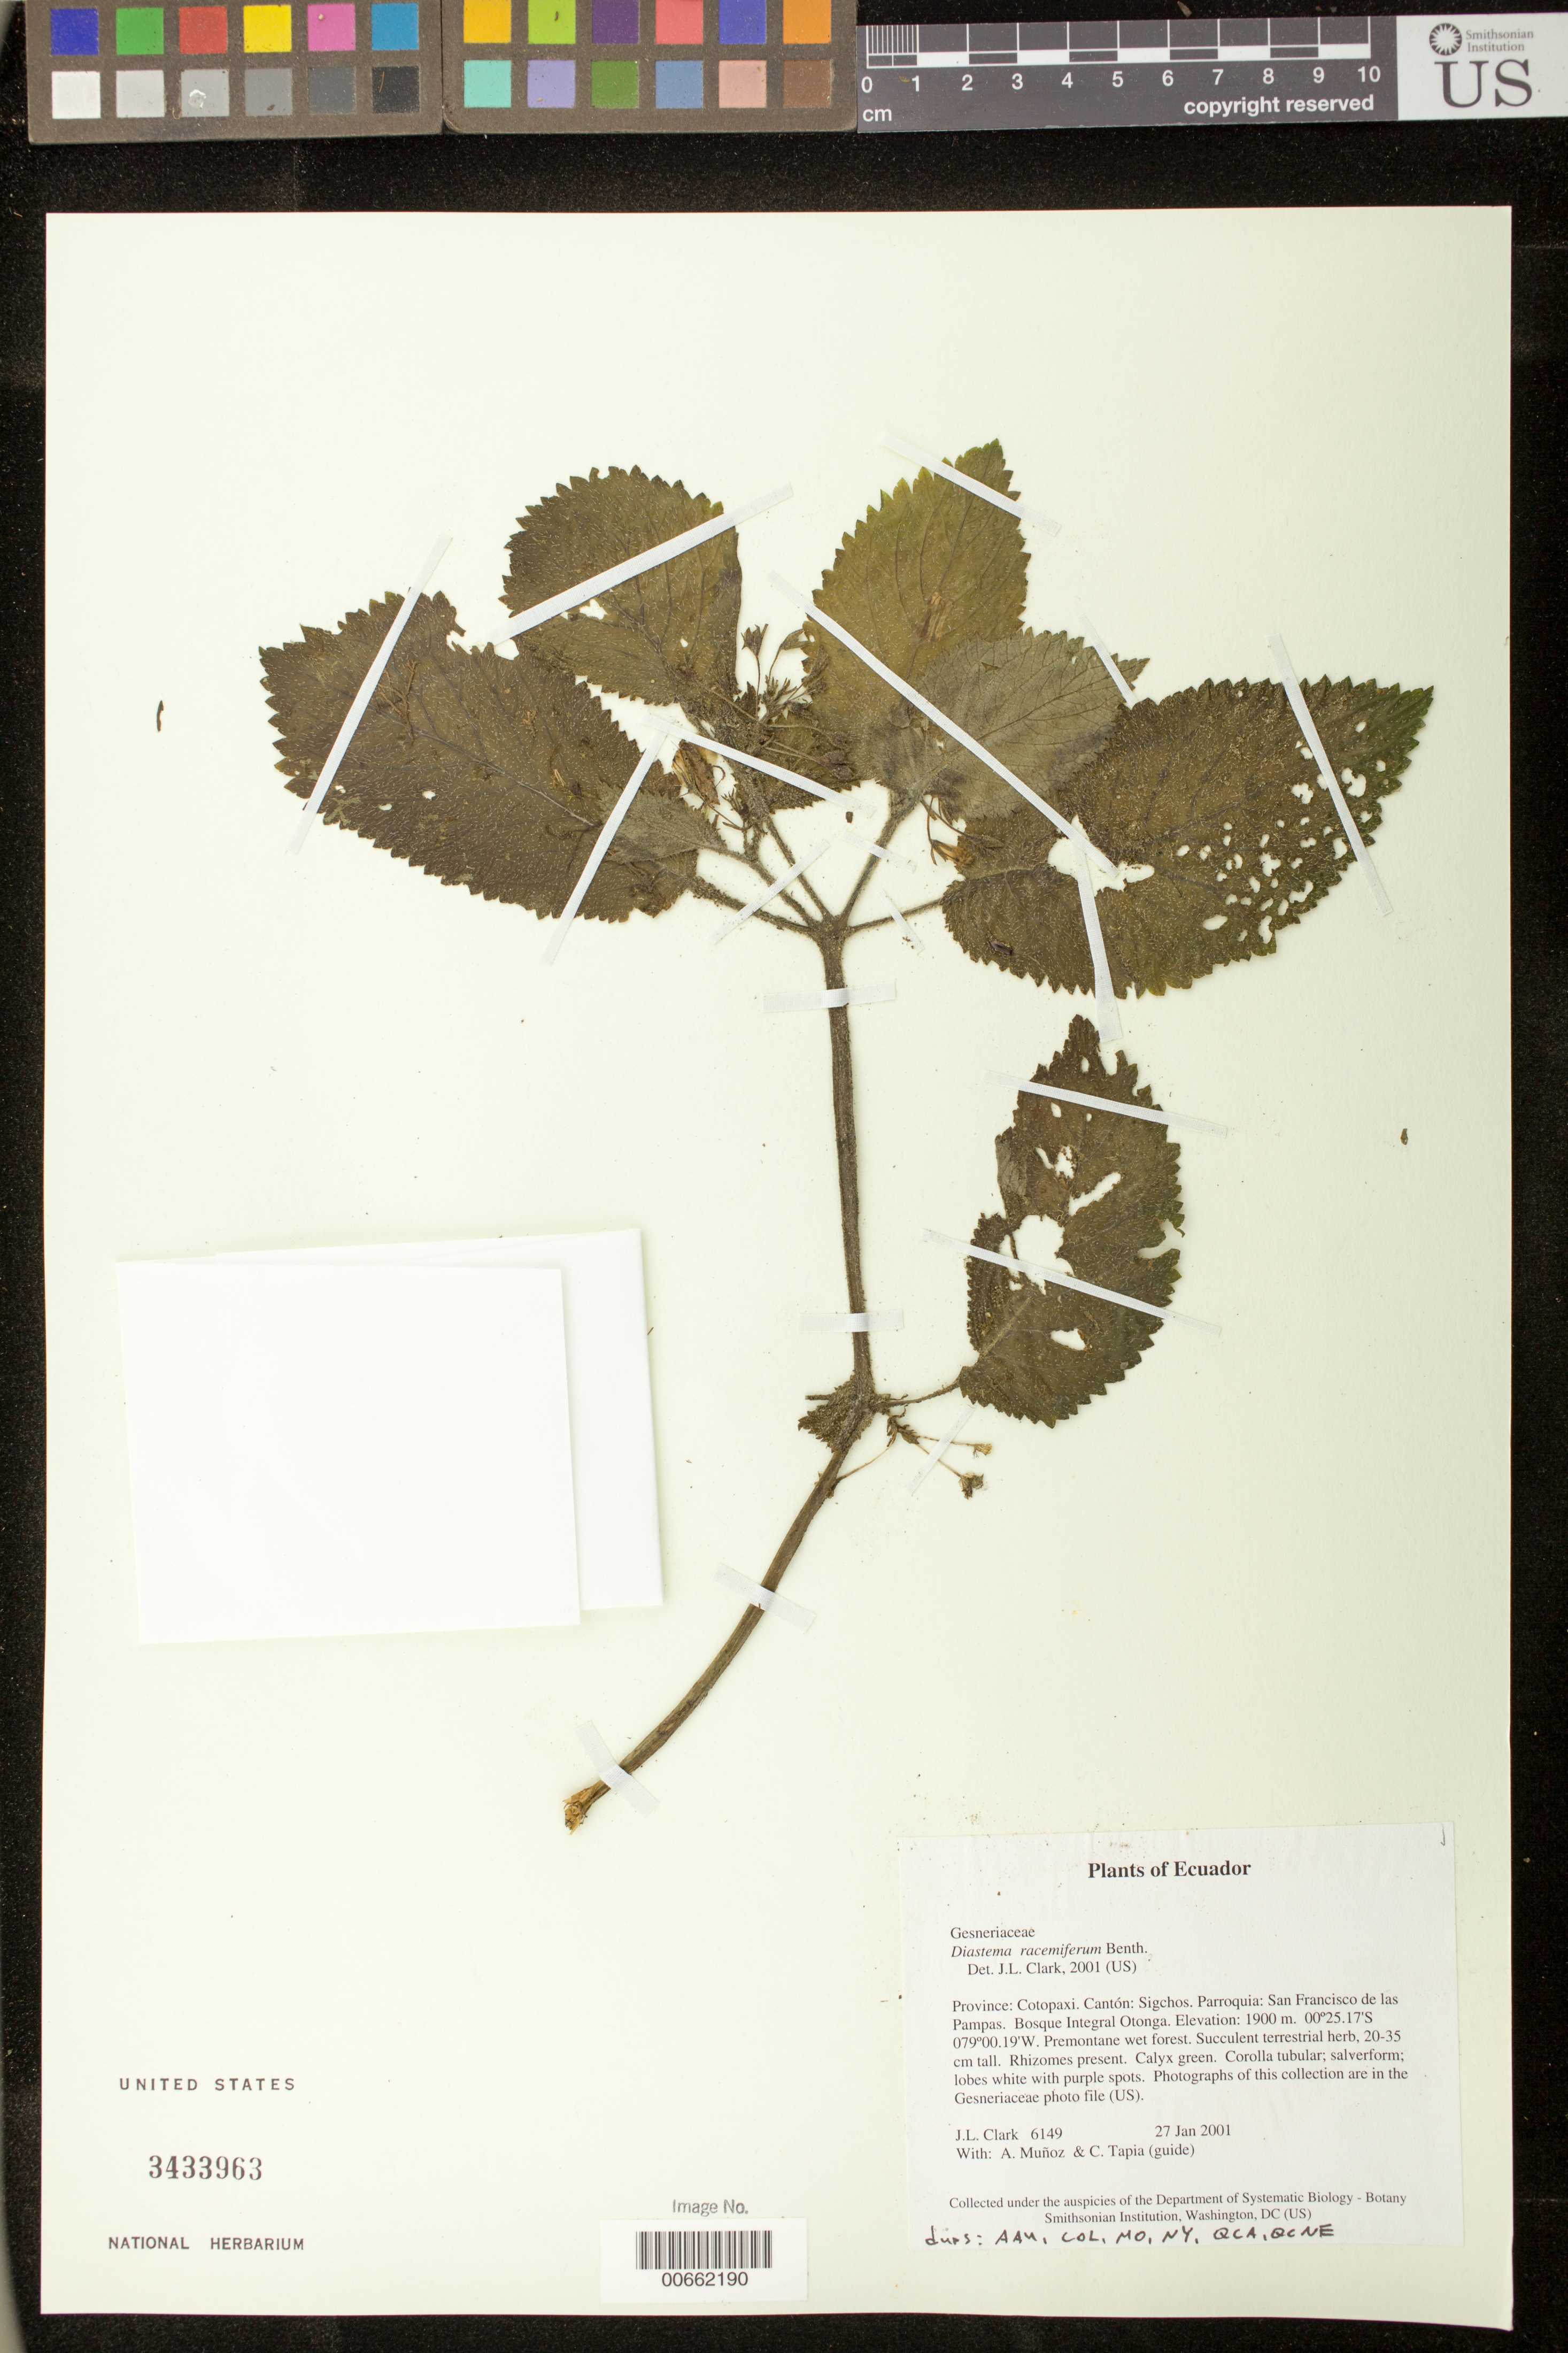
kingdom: Plantae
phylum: Tracheophyta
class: Magnoliopsida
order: Lamiales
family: Gesneriaceae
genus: Diastema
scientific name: Diastema racemiferum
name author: Benth.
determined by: Clark, J. L., (SEL), The Marie Selby Botanical Garden (UNITED STATES)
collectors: J. L. Clark, A. Muñoz & C. Tapia (guide)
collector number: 6149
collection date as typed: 27 Jan 2001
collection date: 2001-01-27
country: Ecuador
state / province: Cotopaxi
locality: Cantón: Sigchos. Parroquia: San Francisco de las Pampas. Bosque Integral Otonga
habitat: Premontane wet forest.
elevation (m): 1900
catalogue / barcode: US 3433963